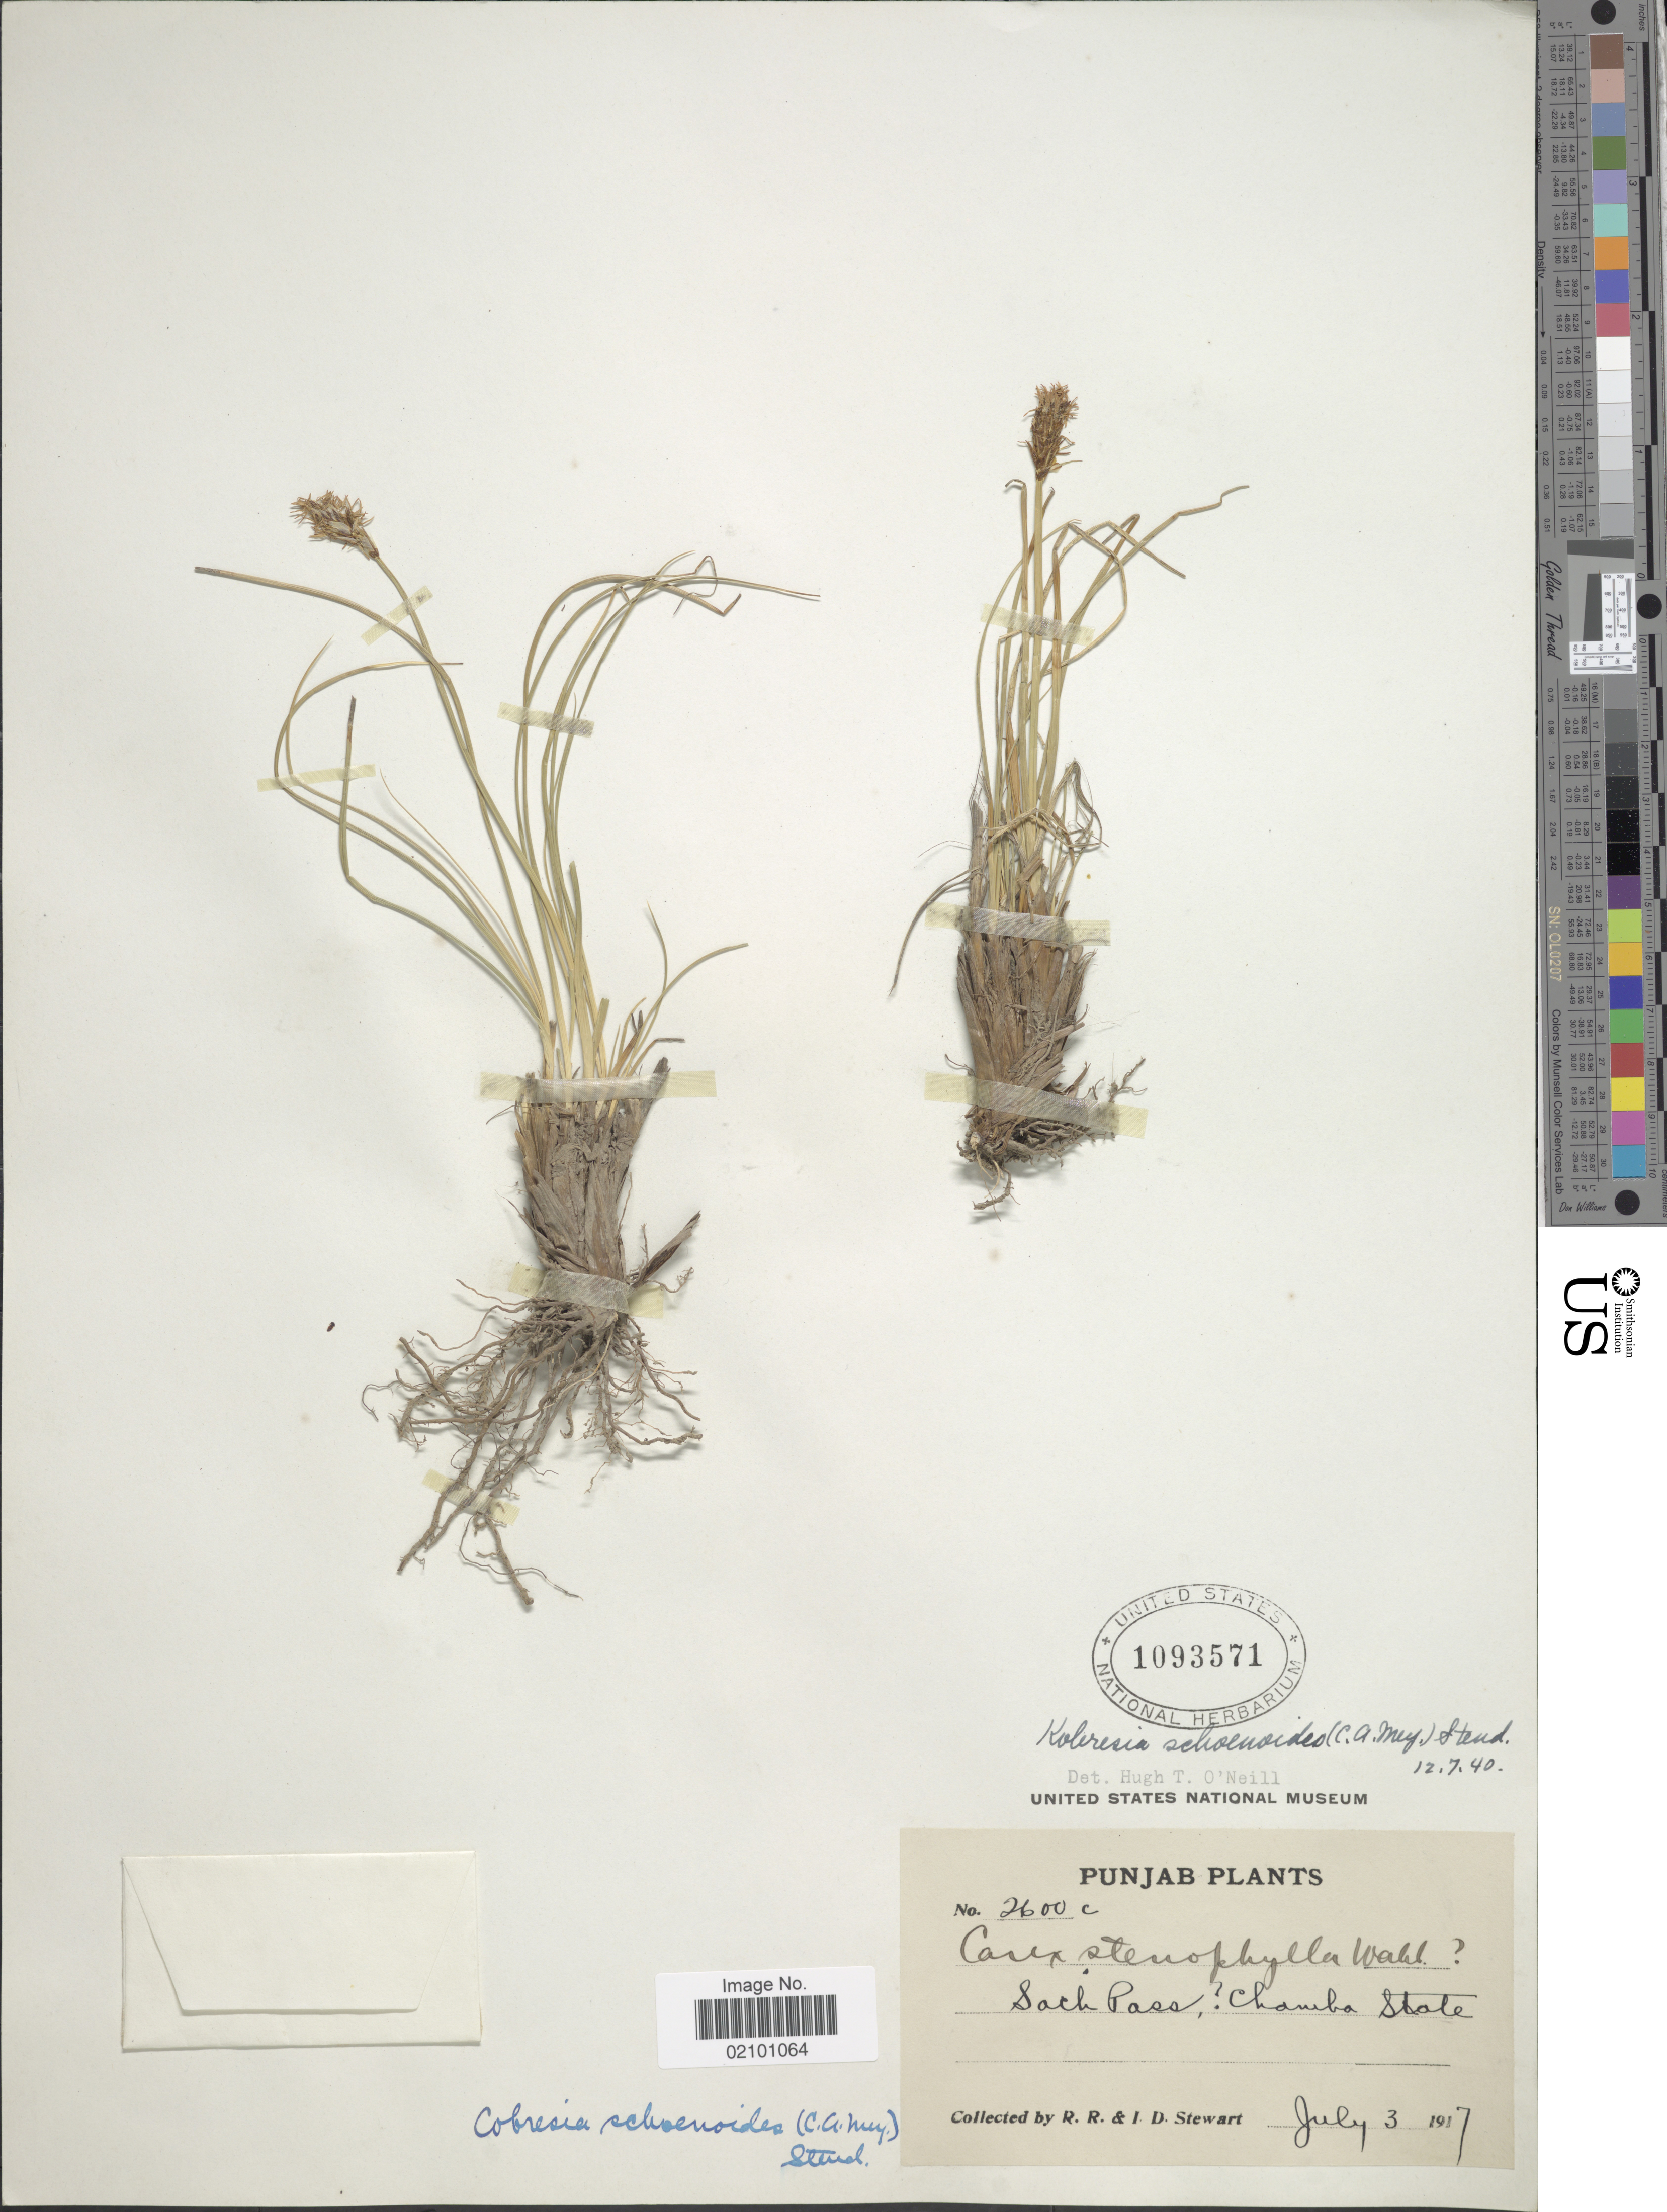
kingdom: Plantae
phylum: Tracheophyta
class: Liliopsida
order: Poales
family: Cyperaceae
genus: Carex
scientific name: Carex deasyi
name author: (C.B. Clarke) O. Yano & S.R. Zhang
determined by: Strong, M. T., (US), Smithsonian Institution - National Museum of Natural History (UNITED STATES)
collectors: R. R. Stewart & I. Stewart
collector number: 2600C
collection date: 1917-07-03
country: India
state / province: Punjab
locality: Sach Pass, Chamba State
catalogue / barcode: US 1093571